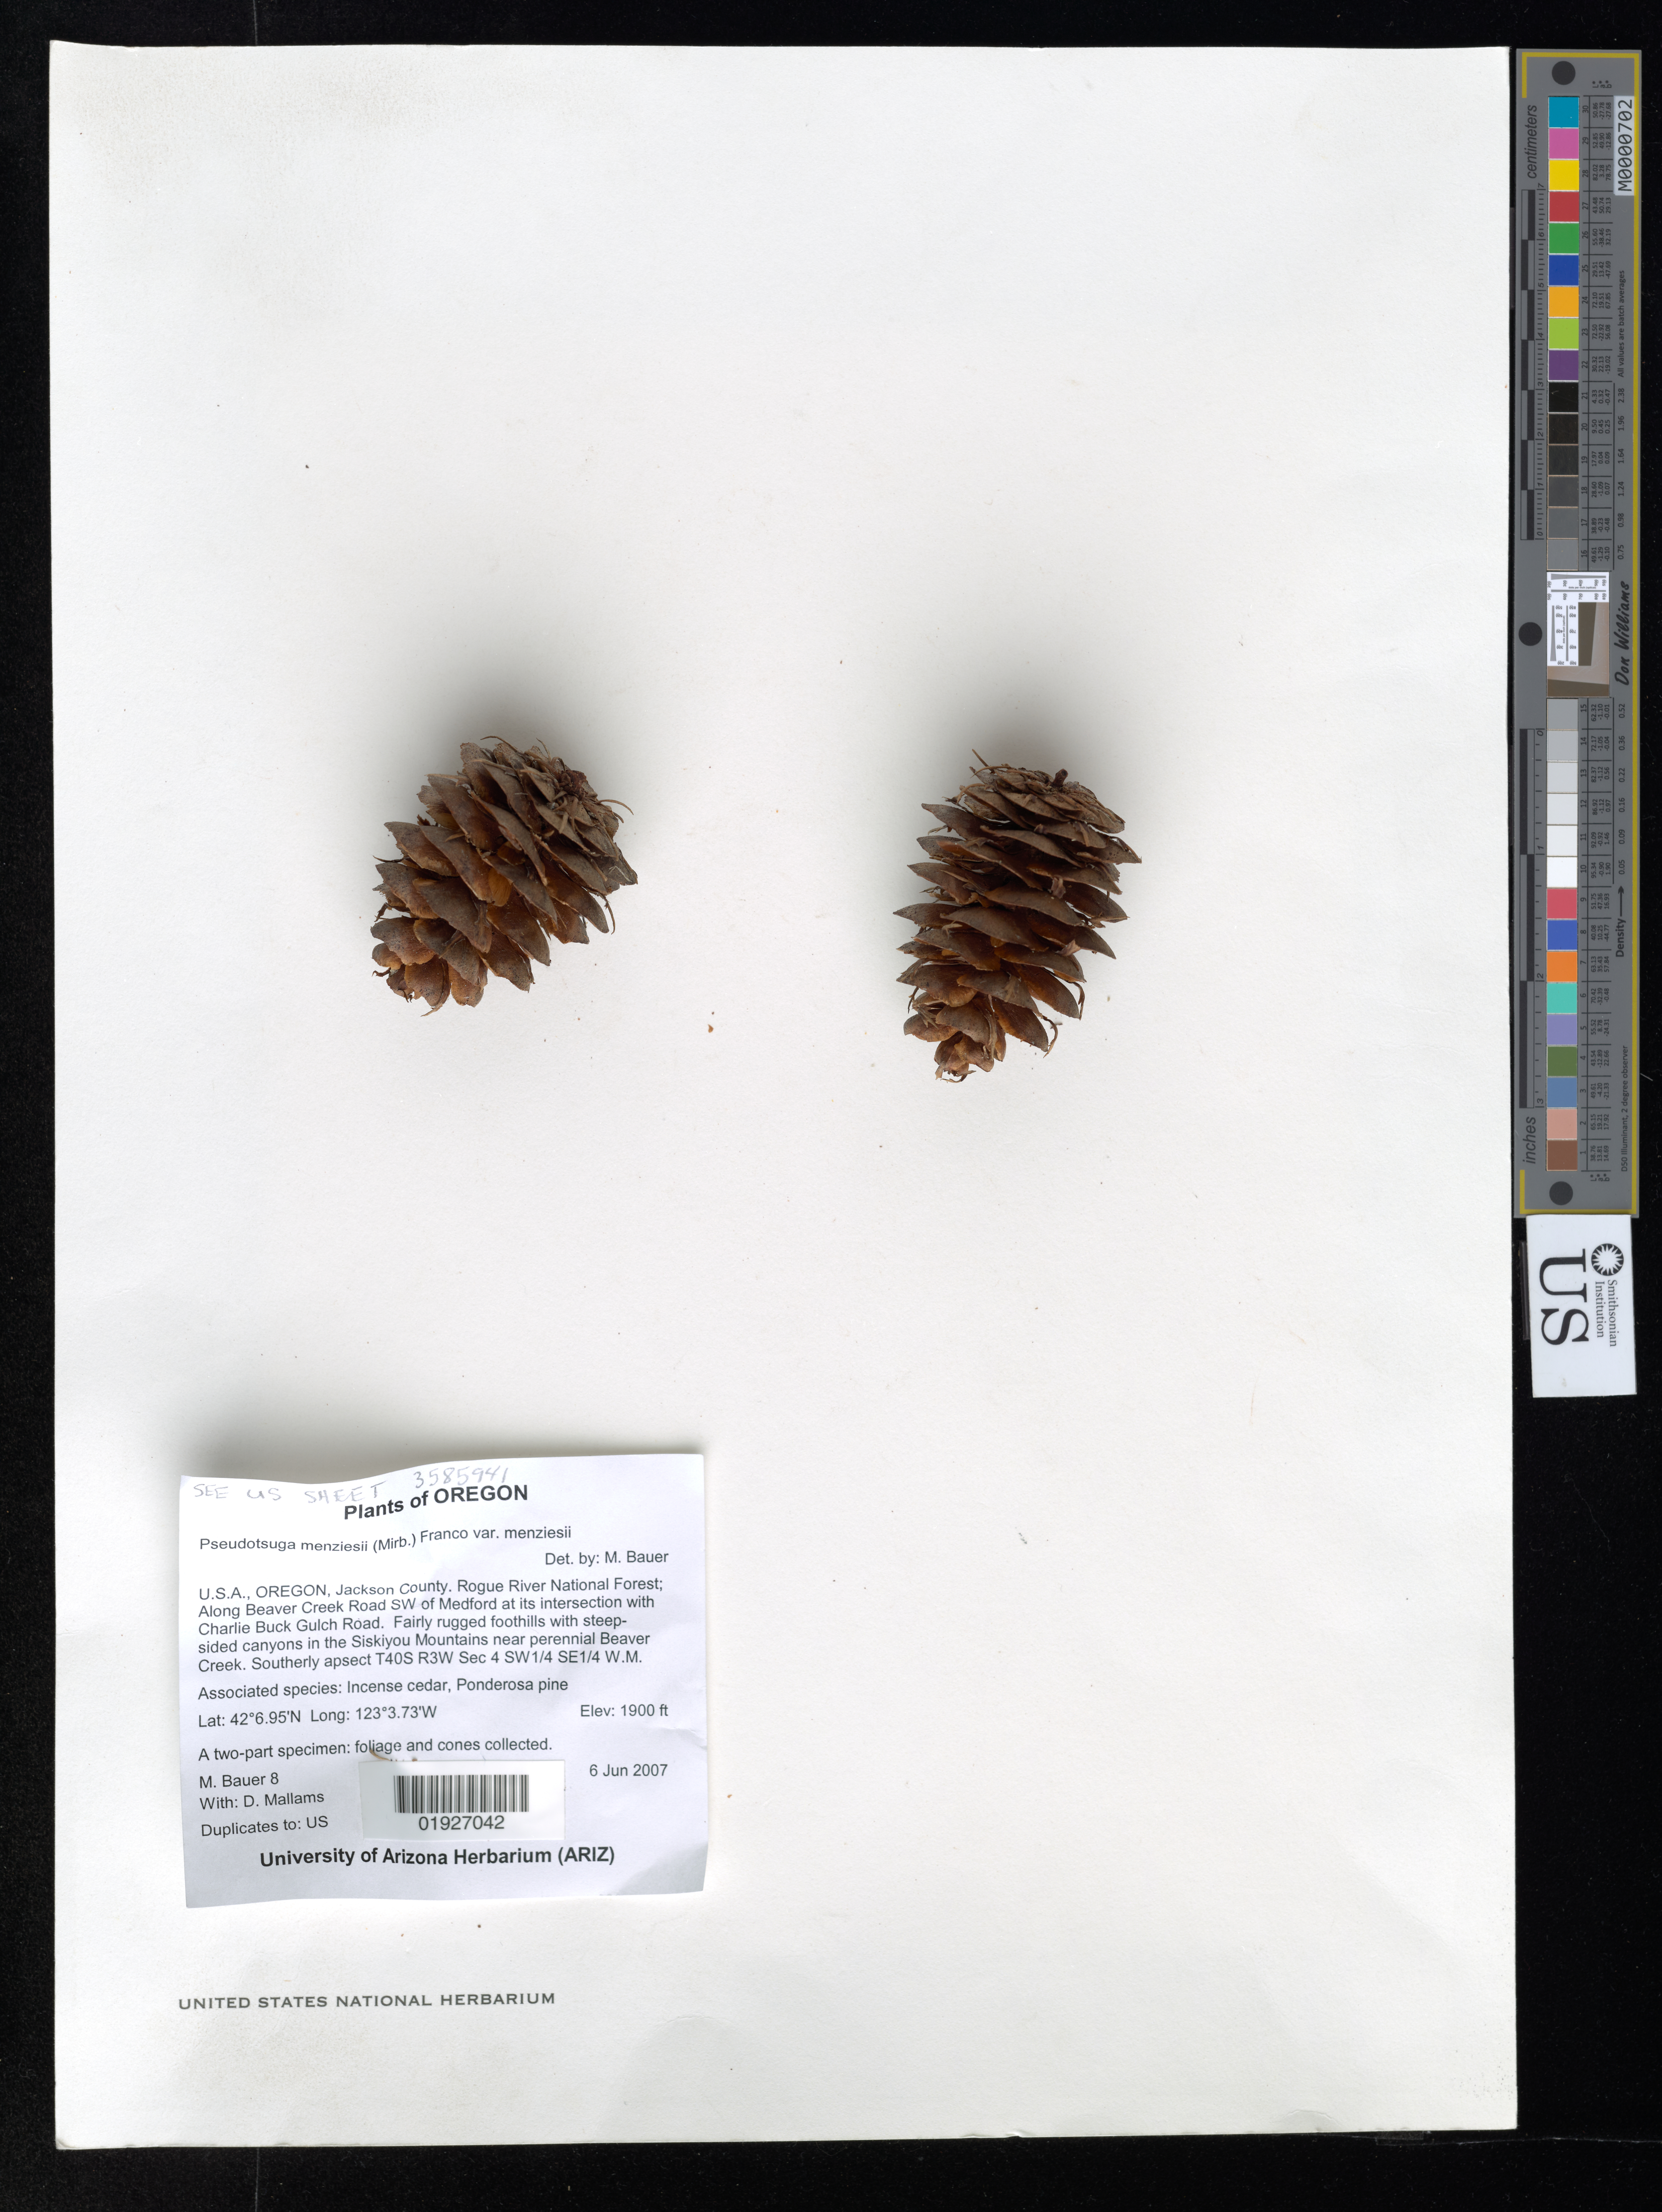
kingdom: Plantae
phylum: Tracheophyta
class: Pinopsida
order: Pinales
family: Pinaceae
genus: Pseudotsuga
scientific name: Pseudotsuga menziesii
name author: (Mirb.) Franco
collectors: M. Bauer & D. Mallams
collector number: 8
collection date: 2007-06-06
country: United States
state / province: Oregon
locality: Oregon. U.S.A. Orgeon, Jackson County. Rogue River National Forest; Along Beaver Creek Road SW of Medford at its intersection with charlie Buck Gulch Road.T40S R3W Sec 4 SW 1/4 SE 1/4 W.M.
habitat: fairly rugged foothills with steep-sided canyons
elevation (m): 579